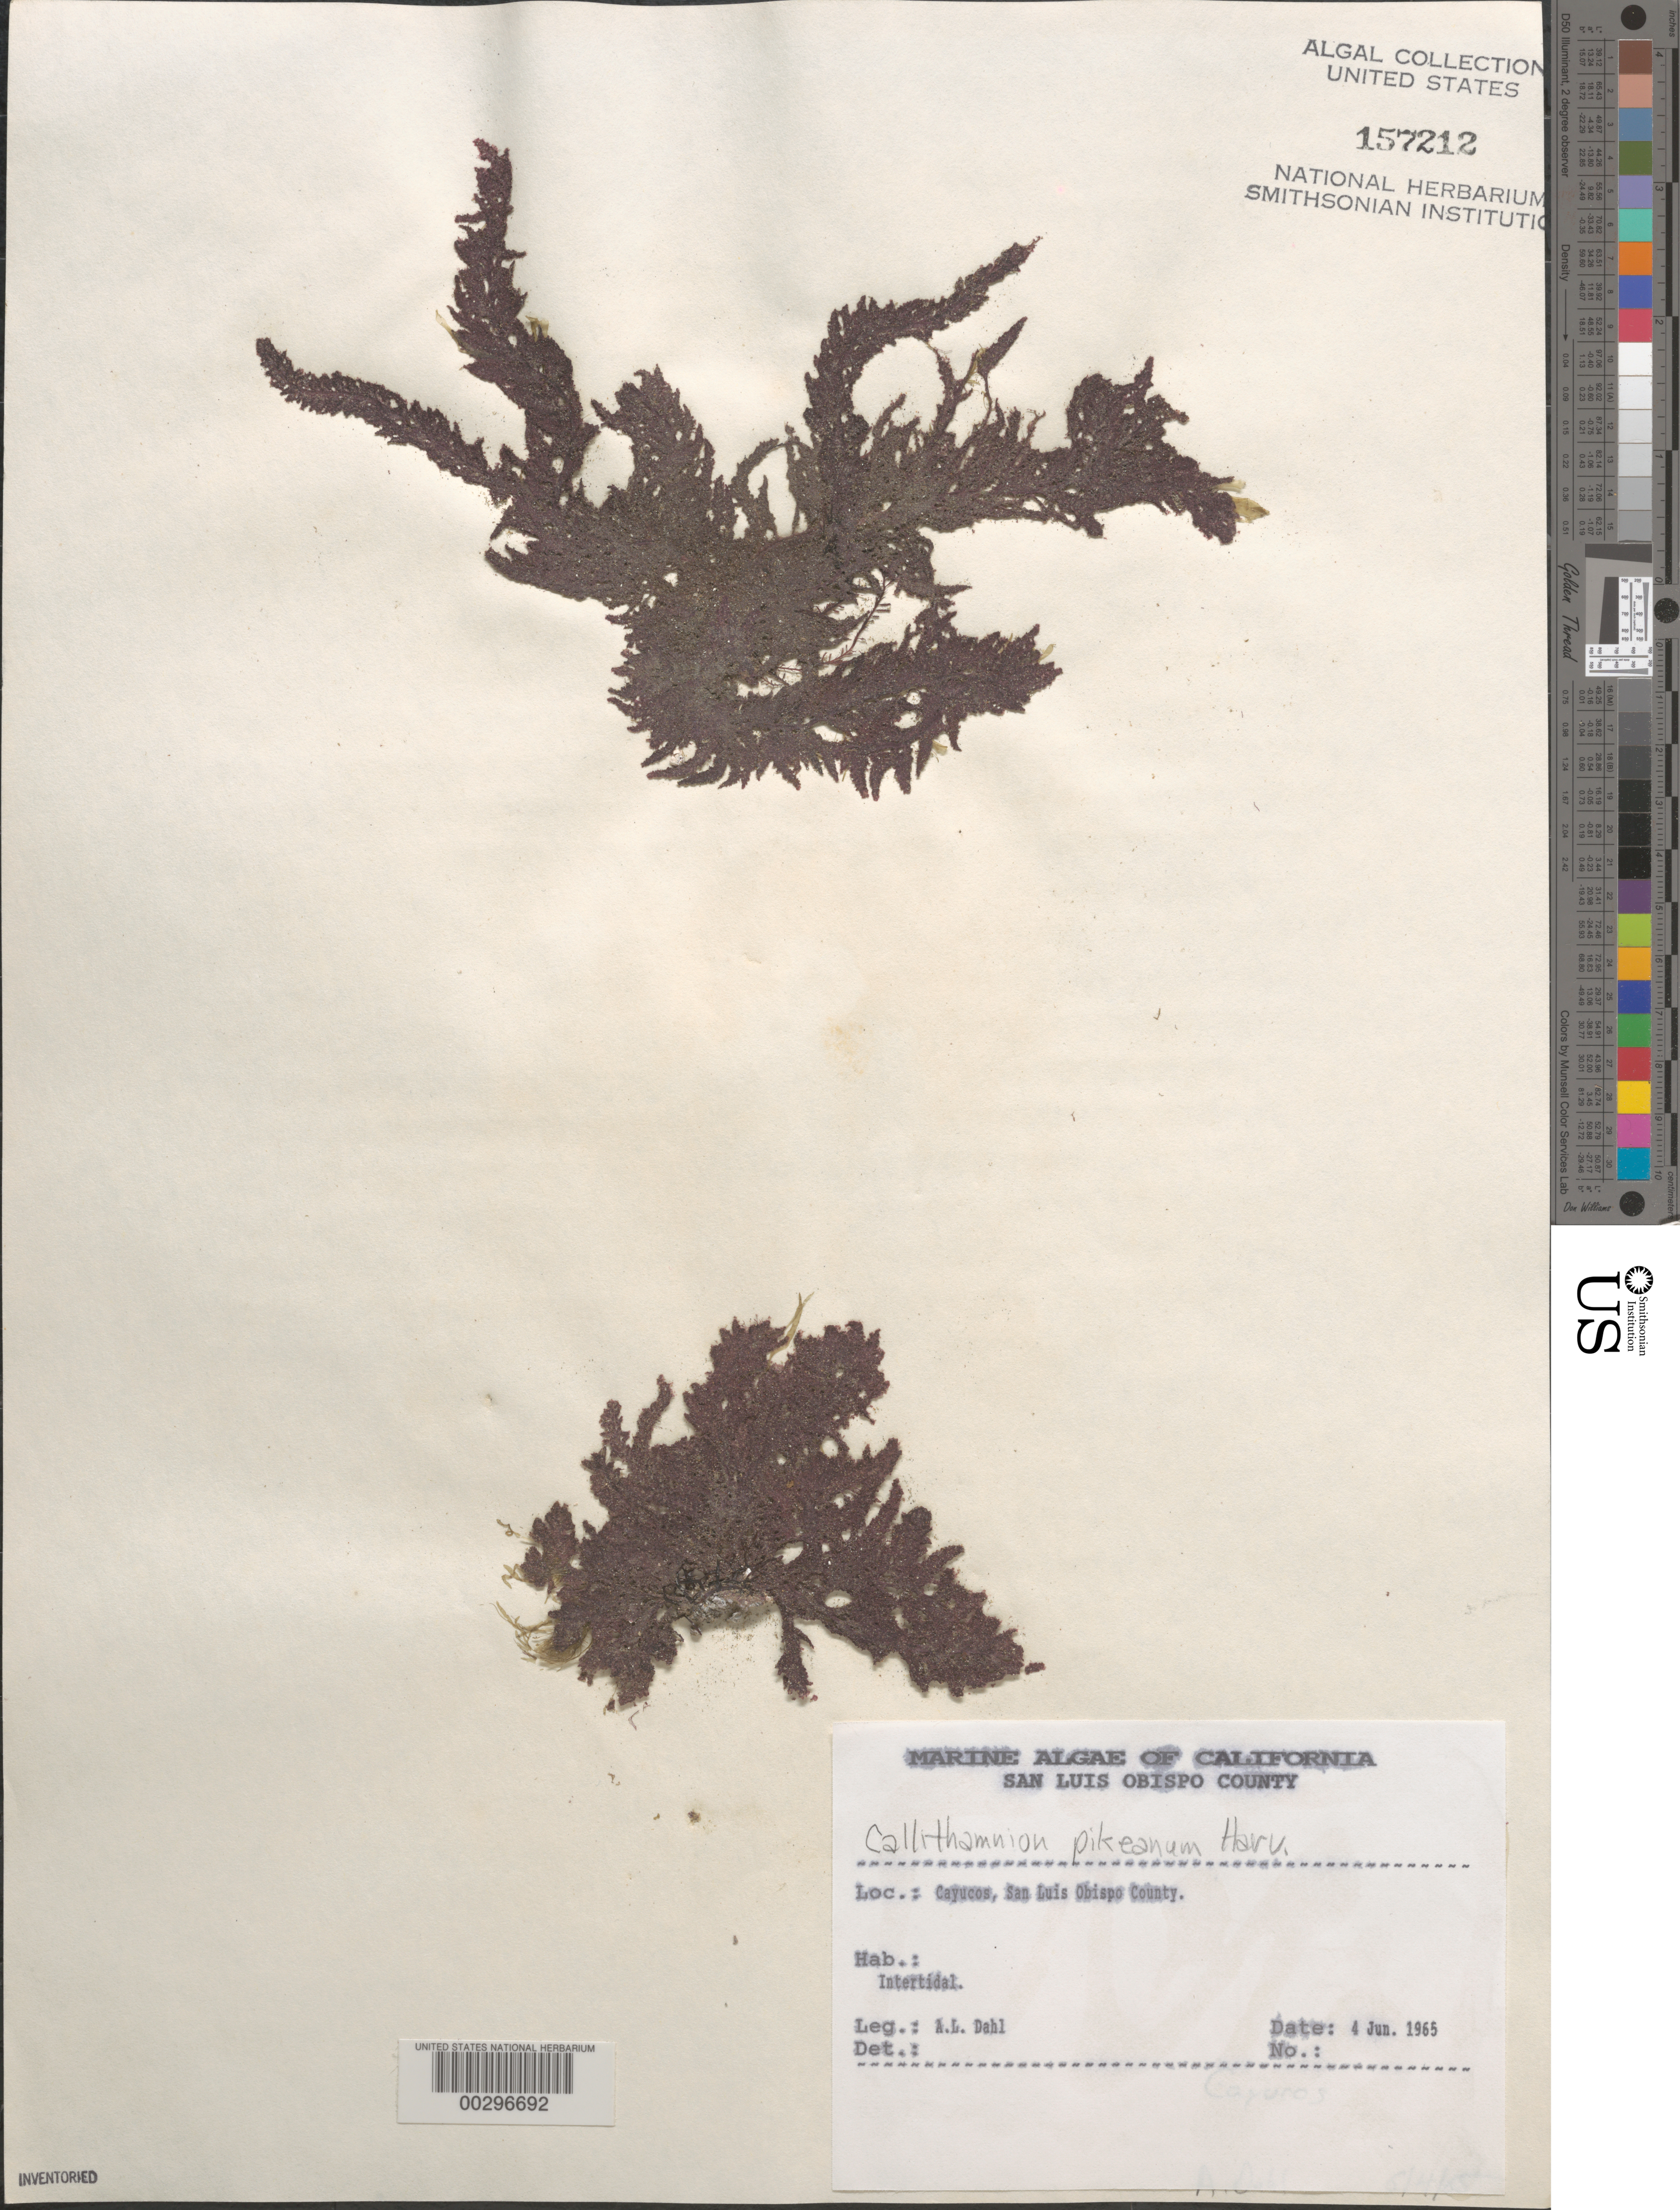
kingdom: Plantae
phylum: Rhodophyta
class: Florideophyceae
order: Ceramiales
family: Callithamniaceae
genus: Callithamnion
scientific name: Callithamnion pikeanum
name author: Harv.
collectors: A. Dahl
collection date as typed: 04 Jun 1965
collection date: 1965-06-04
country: United States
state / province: California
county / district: San Luis Obispo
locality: Cayucos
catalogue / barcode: US 157212